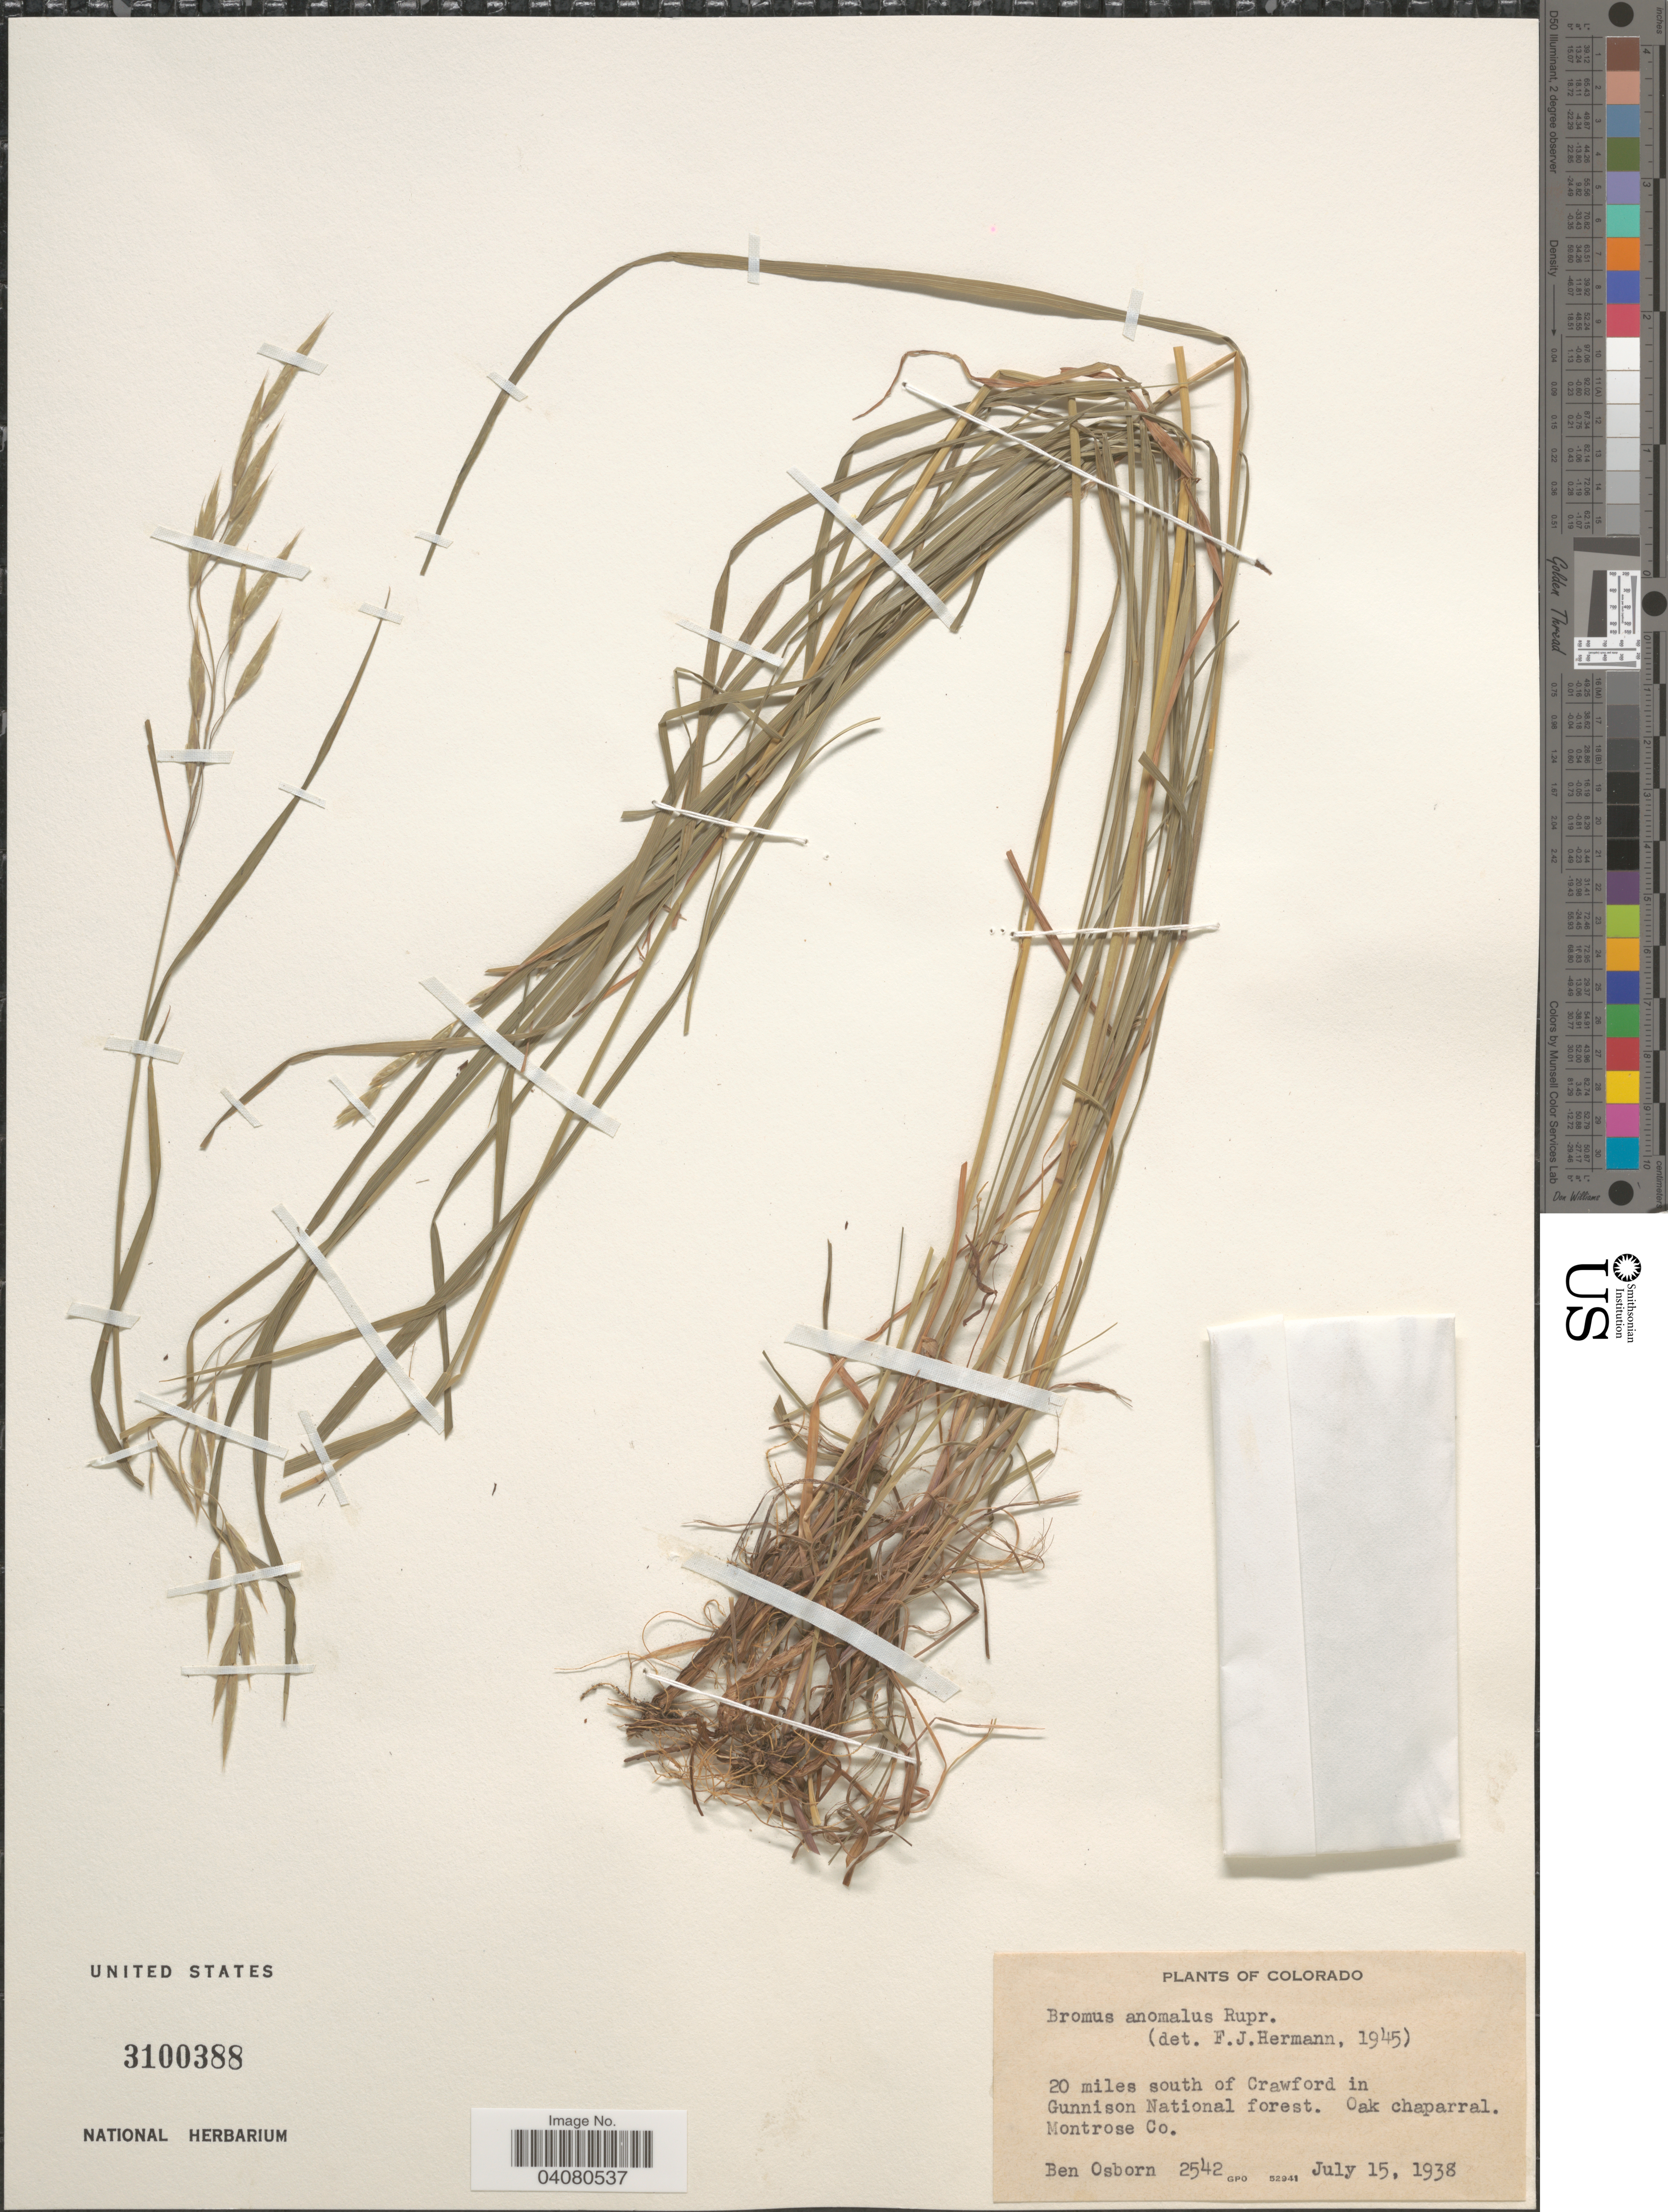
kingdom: Plantae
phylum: Tracheophyta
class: Liliopsida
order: Poales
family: Poaceae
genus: Bromus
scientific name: Bromus anomalus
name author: Rupr. ex E. Fourn.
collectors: B. Osborn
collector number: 2542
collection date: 1938-07-15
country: United States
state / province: Colorado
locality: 20 miles south of Crawford in Gunnison National forest. Oak chaparral. Montrose Co.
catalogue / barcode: US 3100388